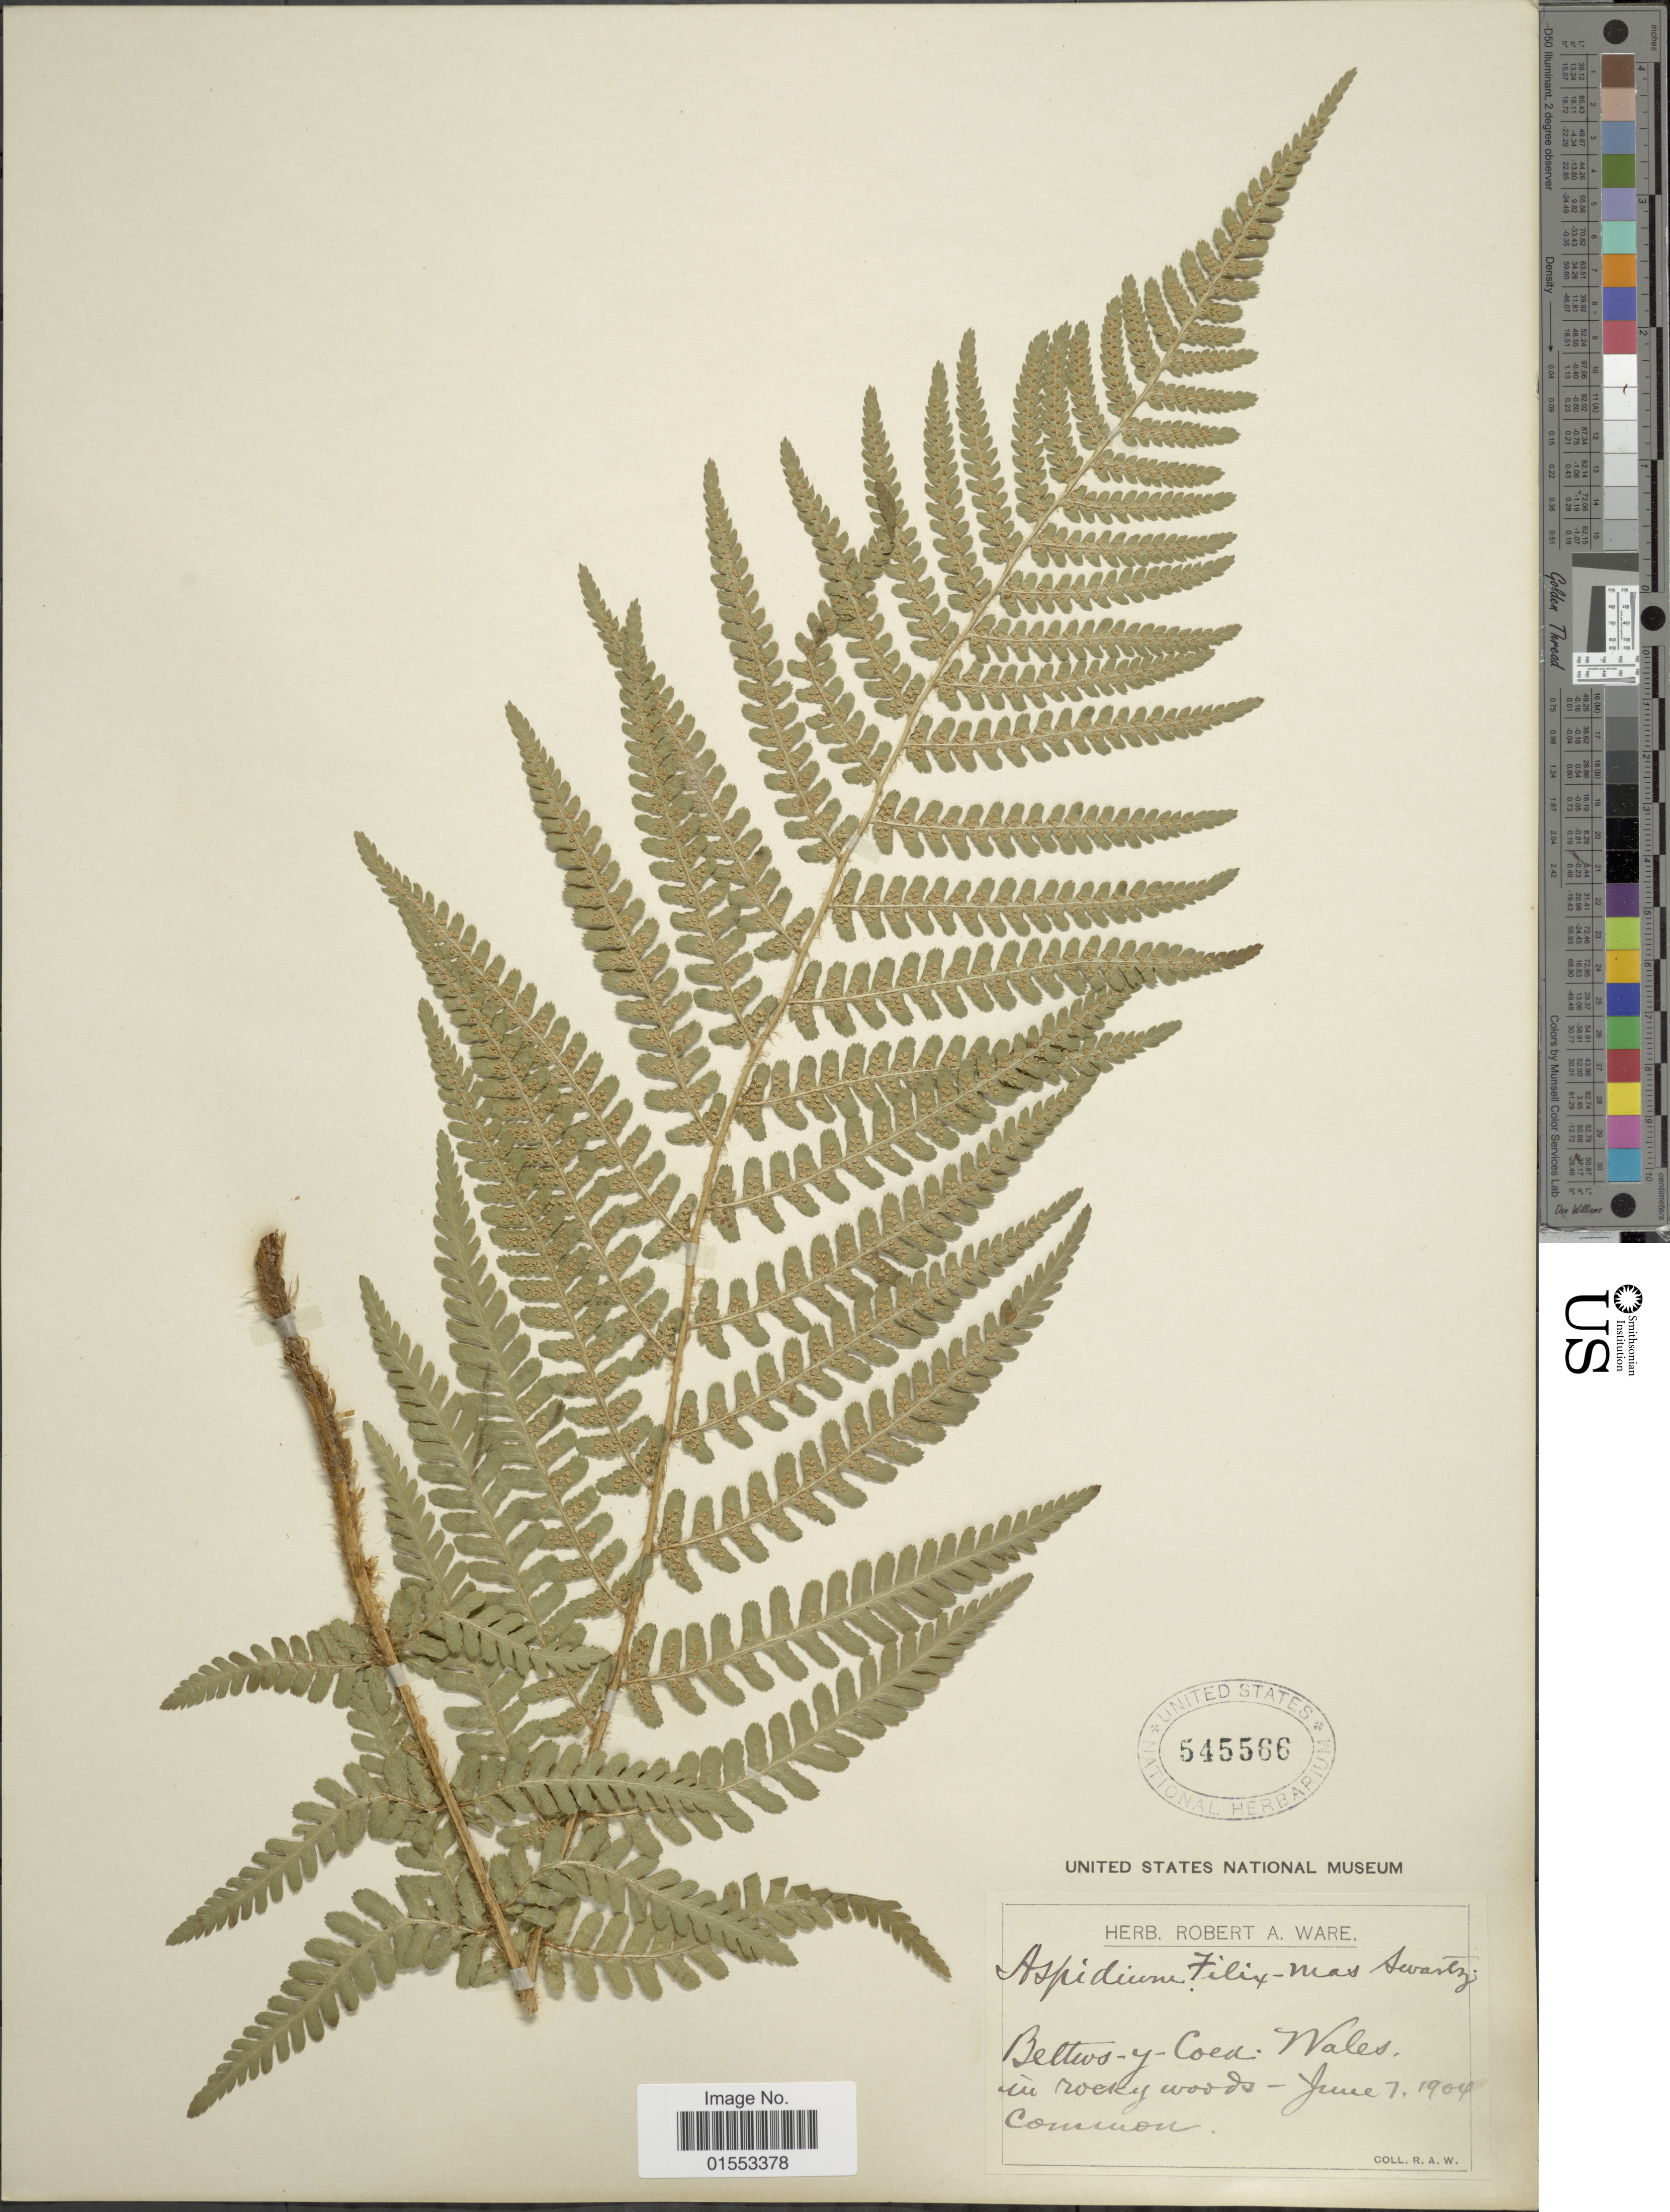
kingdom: Plantae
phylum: Tracheophyta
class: Polypodiopsida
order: Polypodiales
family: Dryopteridaceae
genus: Dryopteris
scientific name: Dryopteris filix-mas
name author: (L.) Schott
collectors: R. Ware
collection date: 1904-06-07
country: United Kingdom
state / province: Wales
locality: Bettws-y-Coed Wales.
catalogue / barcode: US 545566